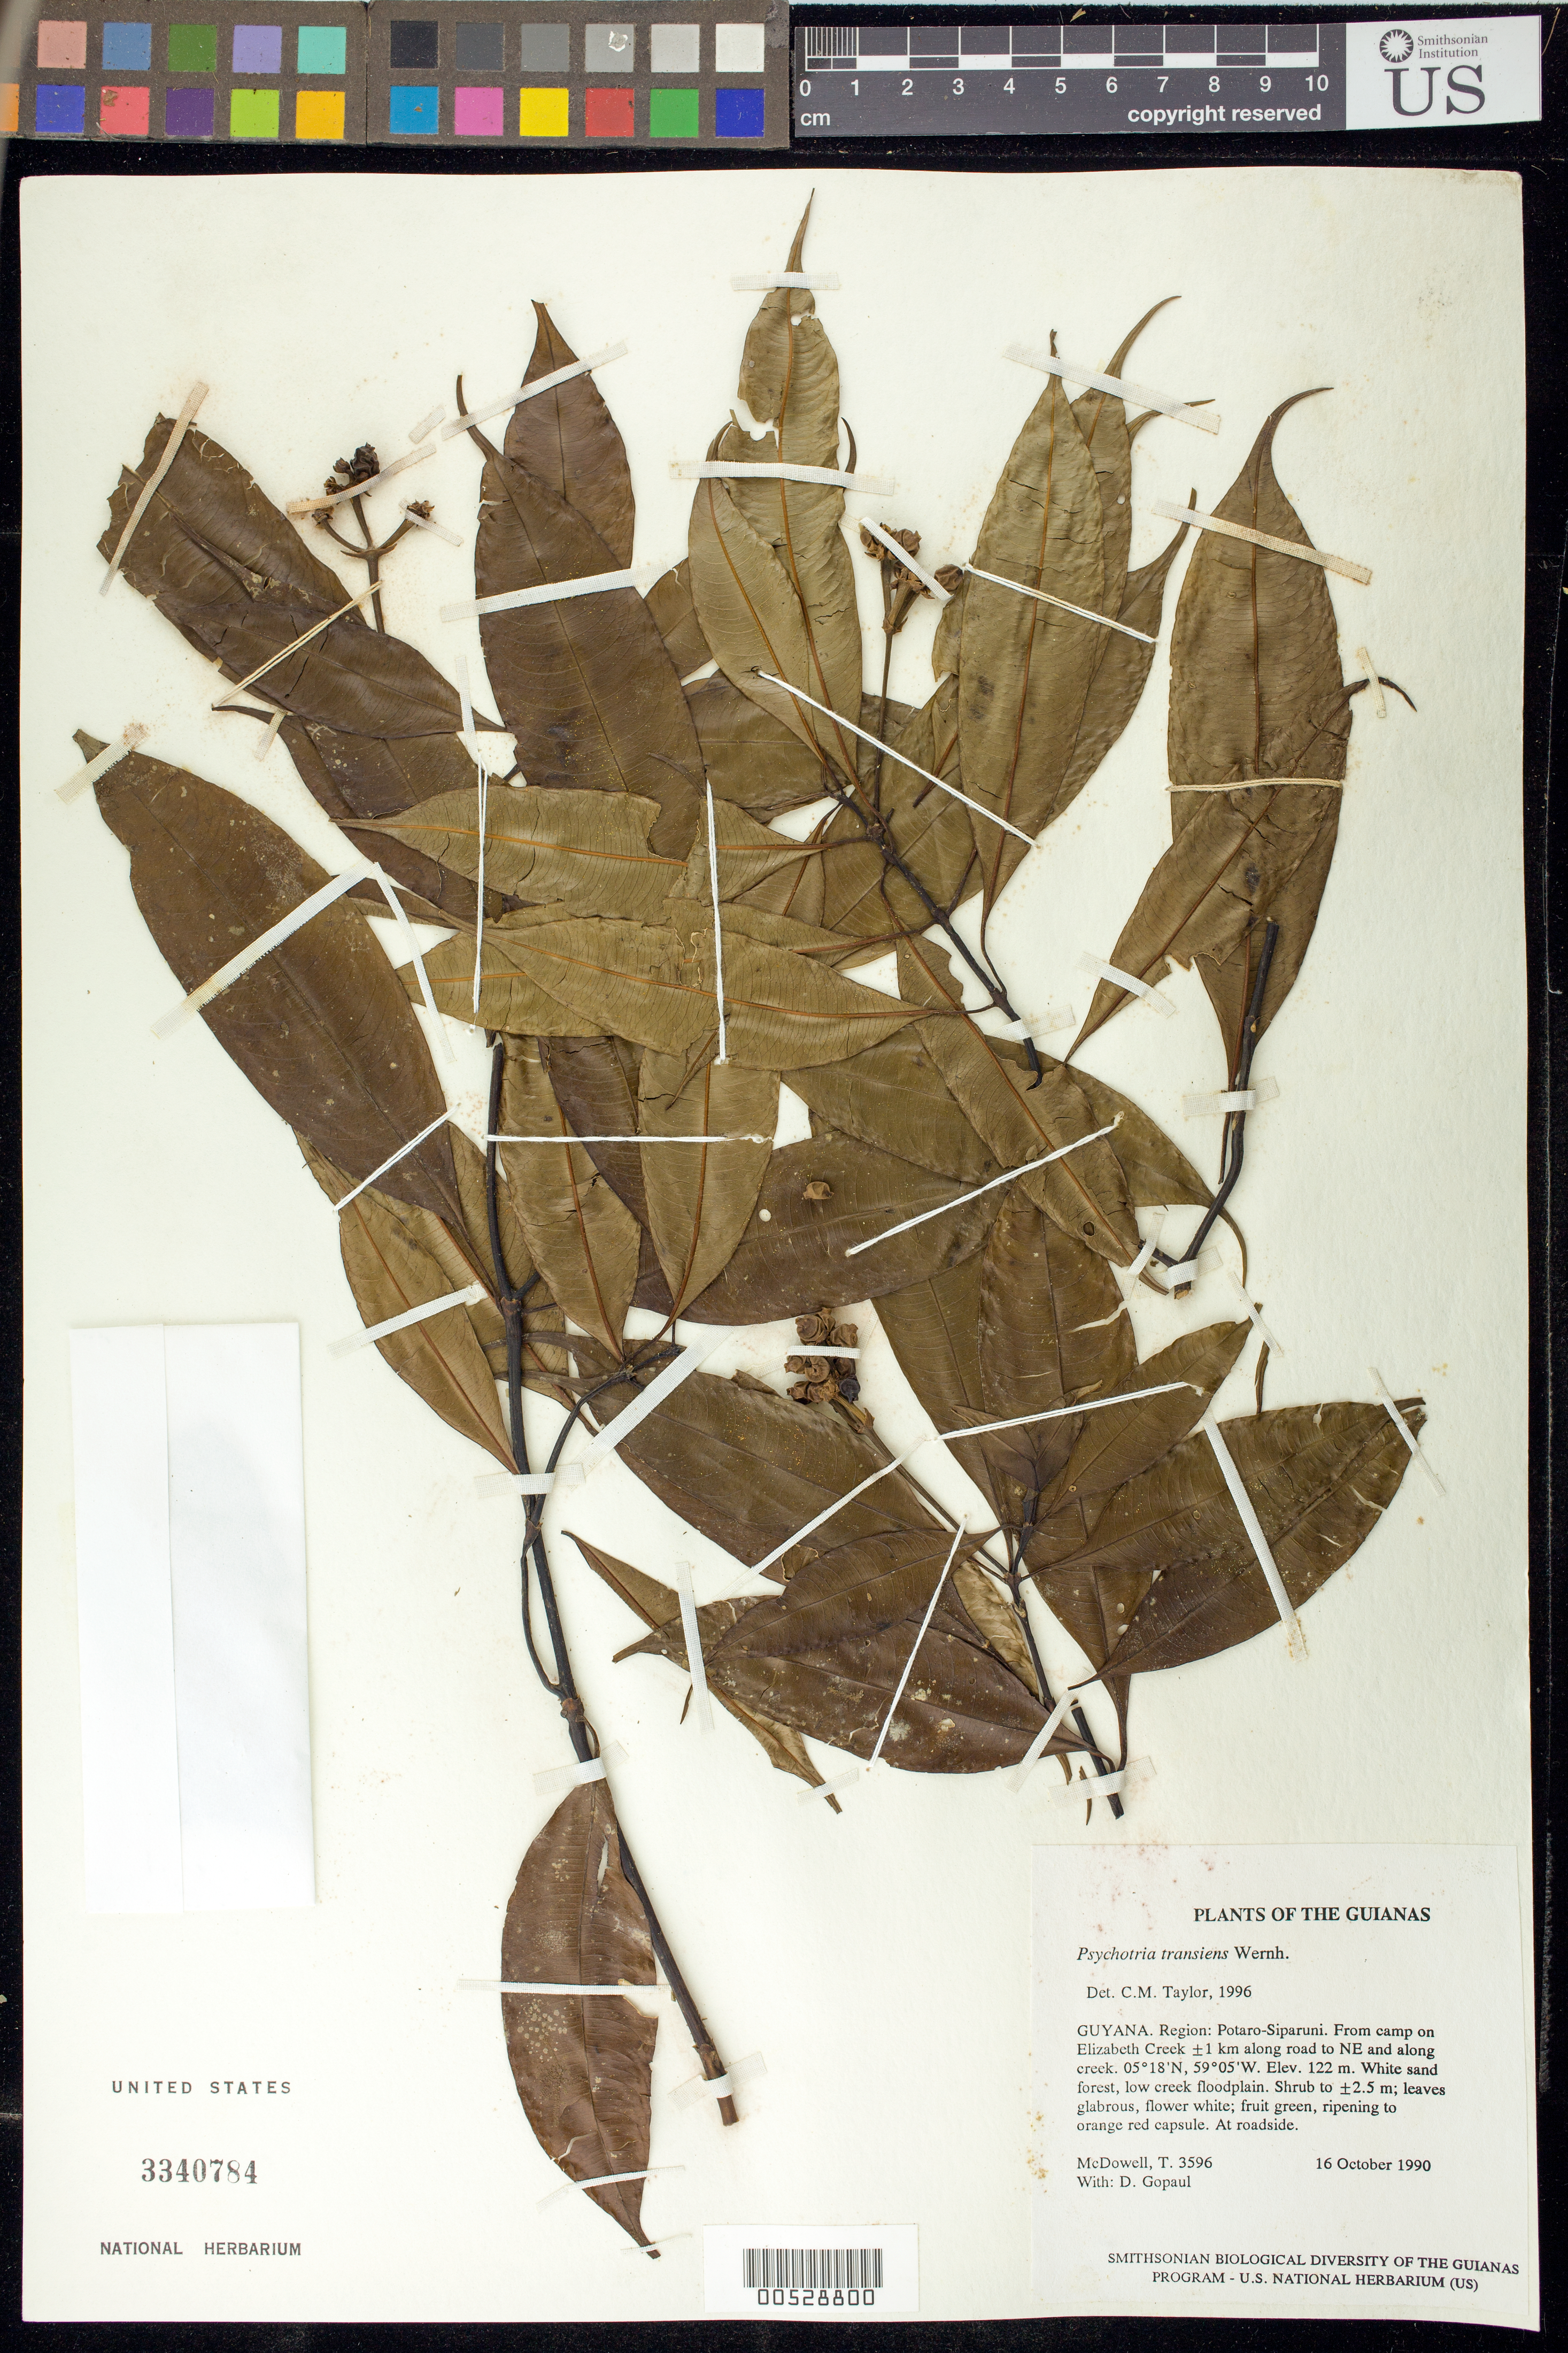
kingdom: Plantae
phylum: Tracheophyta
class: Magnoliopsida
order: Gentianales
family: Rubiaceae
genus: Palicourea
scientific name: Palicourea ernestii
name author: (K. Krause) Delprete & J.H. Kirkbr.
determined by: Kirkbride, J. H., Jr.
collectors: T. McDowell & D. Gopaul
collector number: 3596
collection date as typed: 16 October 1990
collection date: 1990-10-16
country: Guyana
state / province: Potaro-Siparuni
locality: From camp on Elizabeth Creek ±1 km along road to NE and along creek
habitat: White sand forest, low creek floodplain and along road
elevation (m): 122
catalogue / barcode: US 3340784